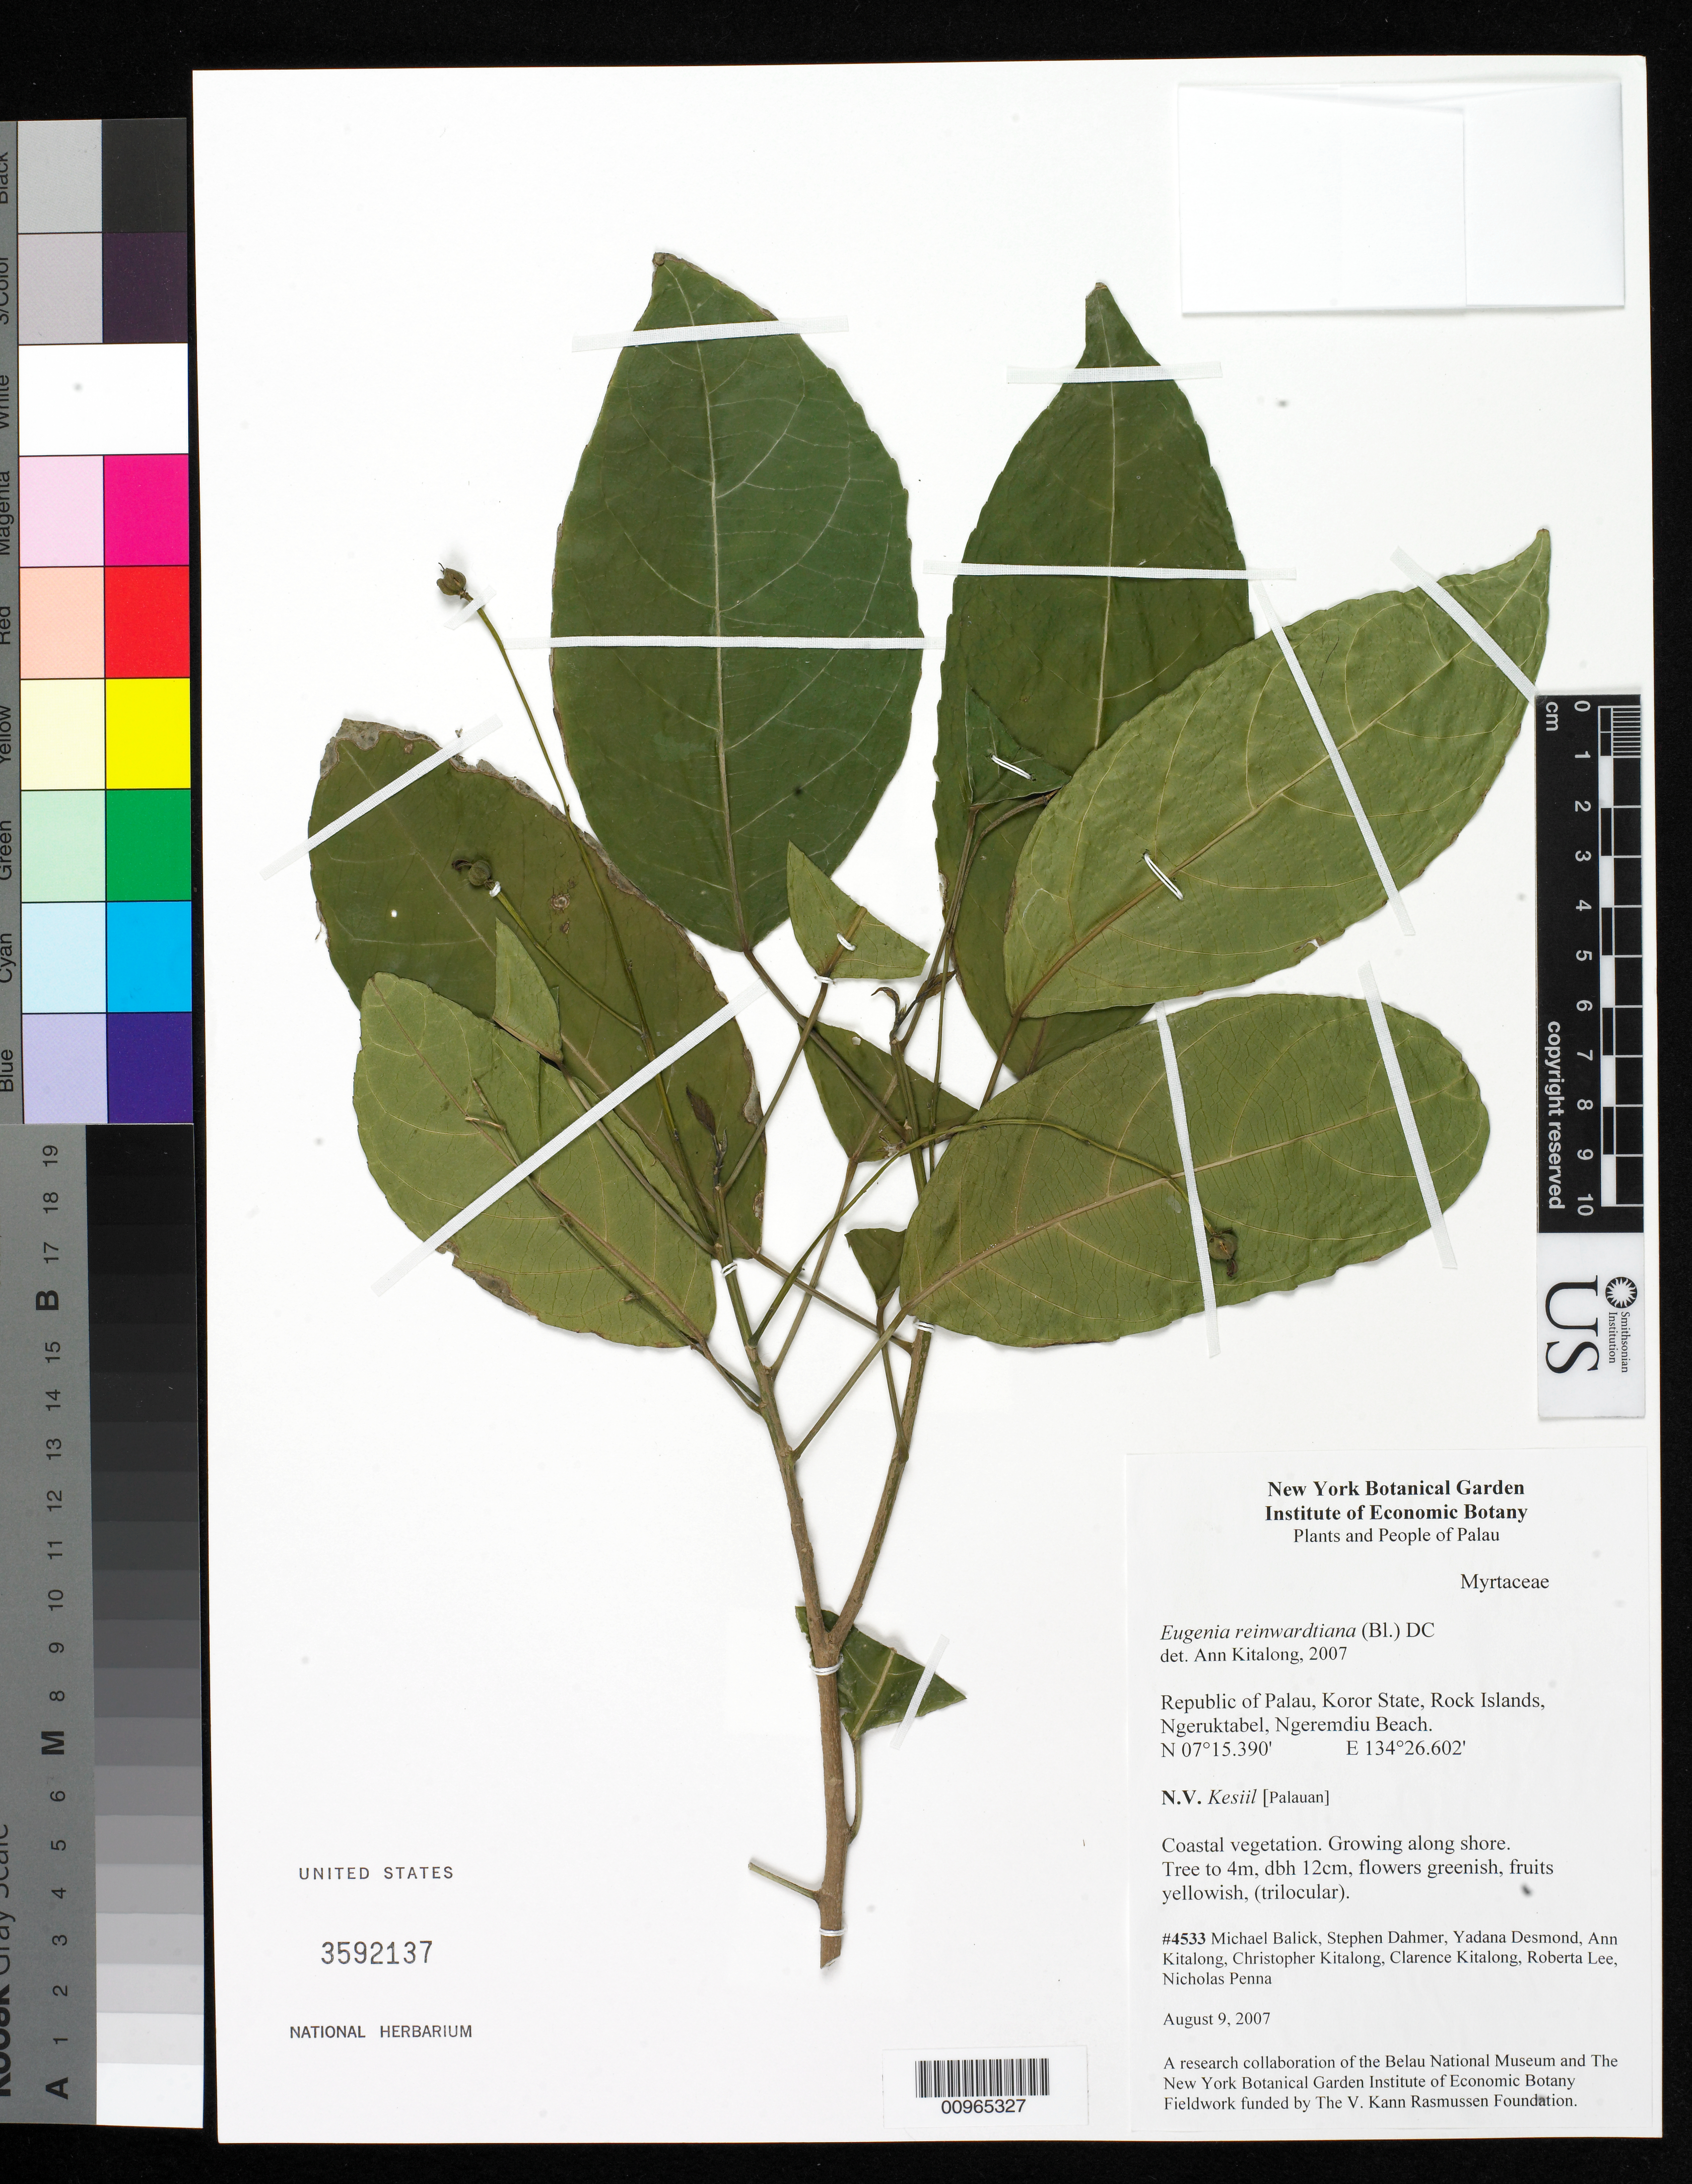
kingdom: Plantae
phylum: Tracheophyta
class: Magnoliopsida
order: Myrtales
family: Myrtaceae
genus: Eugenia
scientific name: Eugenia reinwardtiana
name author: (Blume) DC.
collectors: M. Balick, S. Dahmer, A. Kitalong, C. Kitalong, C. Kitalong, R. Lee & N. Penna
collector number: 4533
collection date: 2007-08-09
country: Palau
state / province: Koror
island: Ngeruktabel (Urukthapel)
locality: Ngeremdiu Beach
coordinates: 7 15.39 N, 134 26.602 E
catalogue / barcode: US 3592137